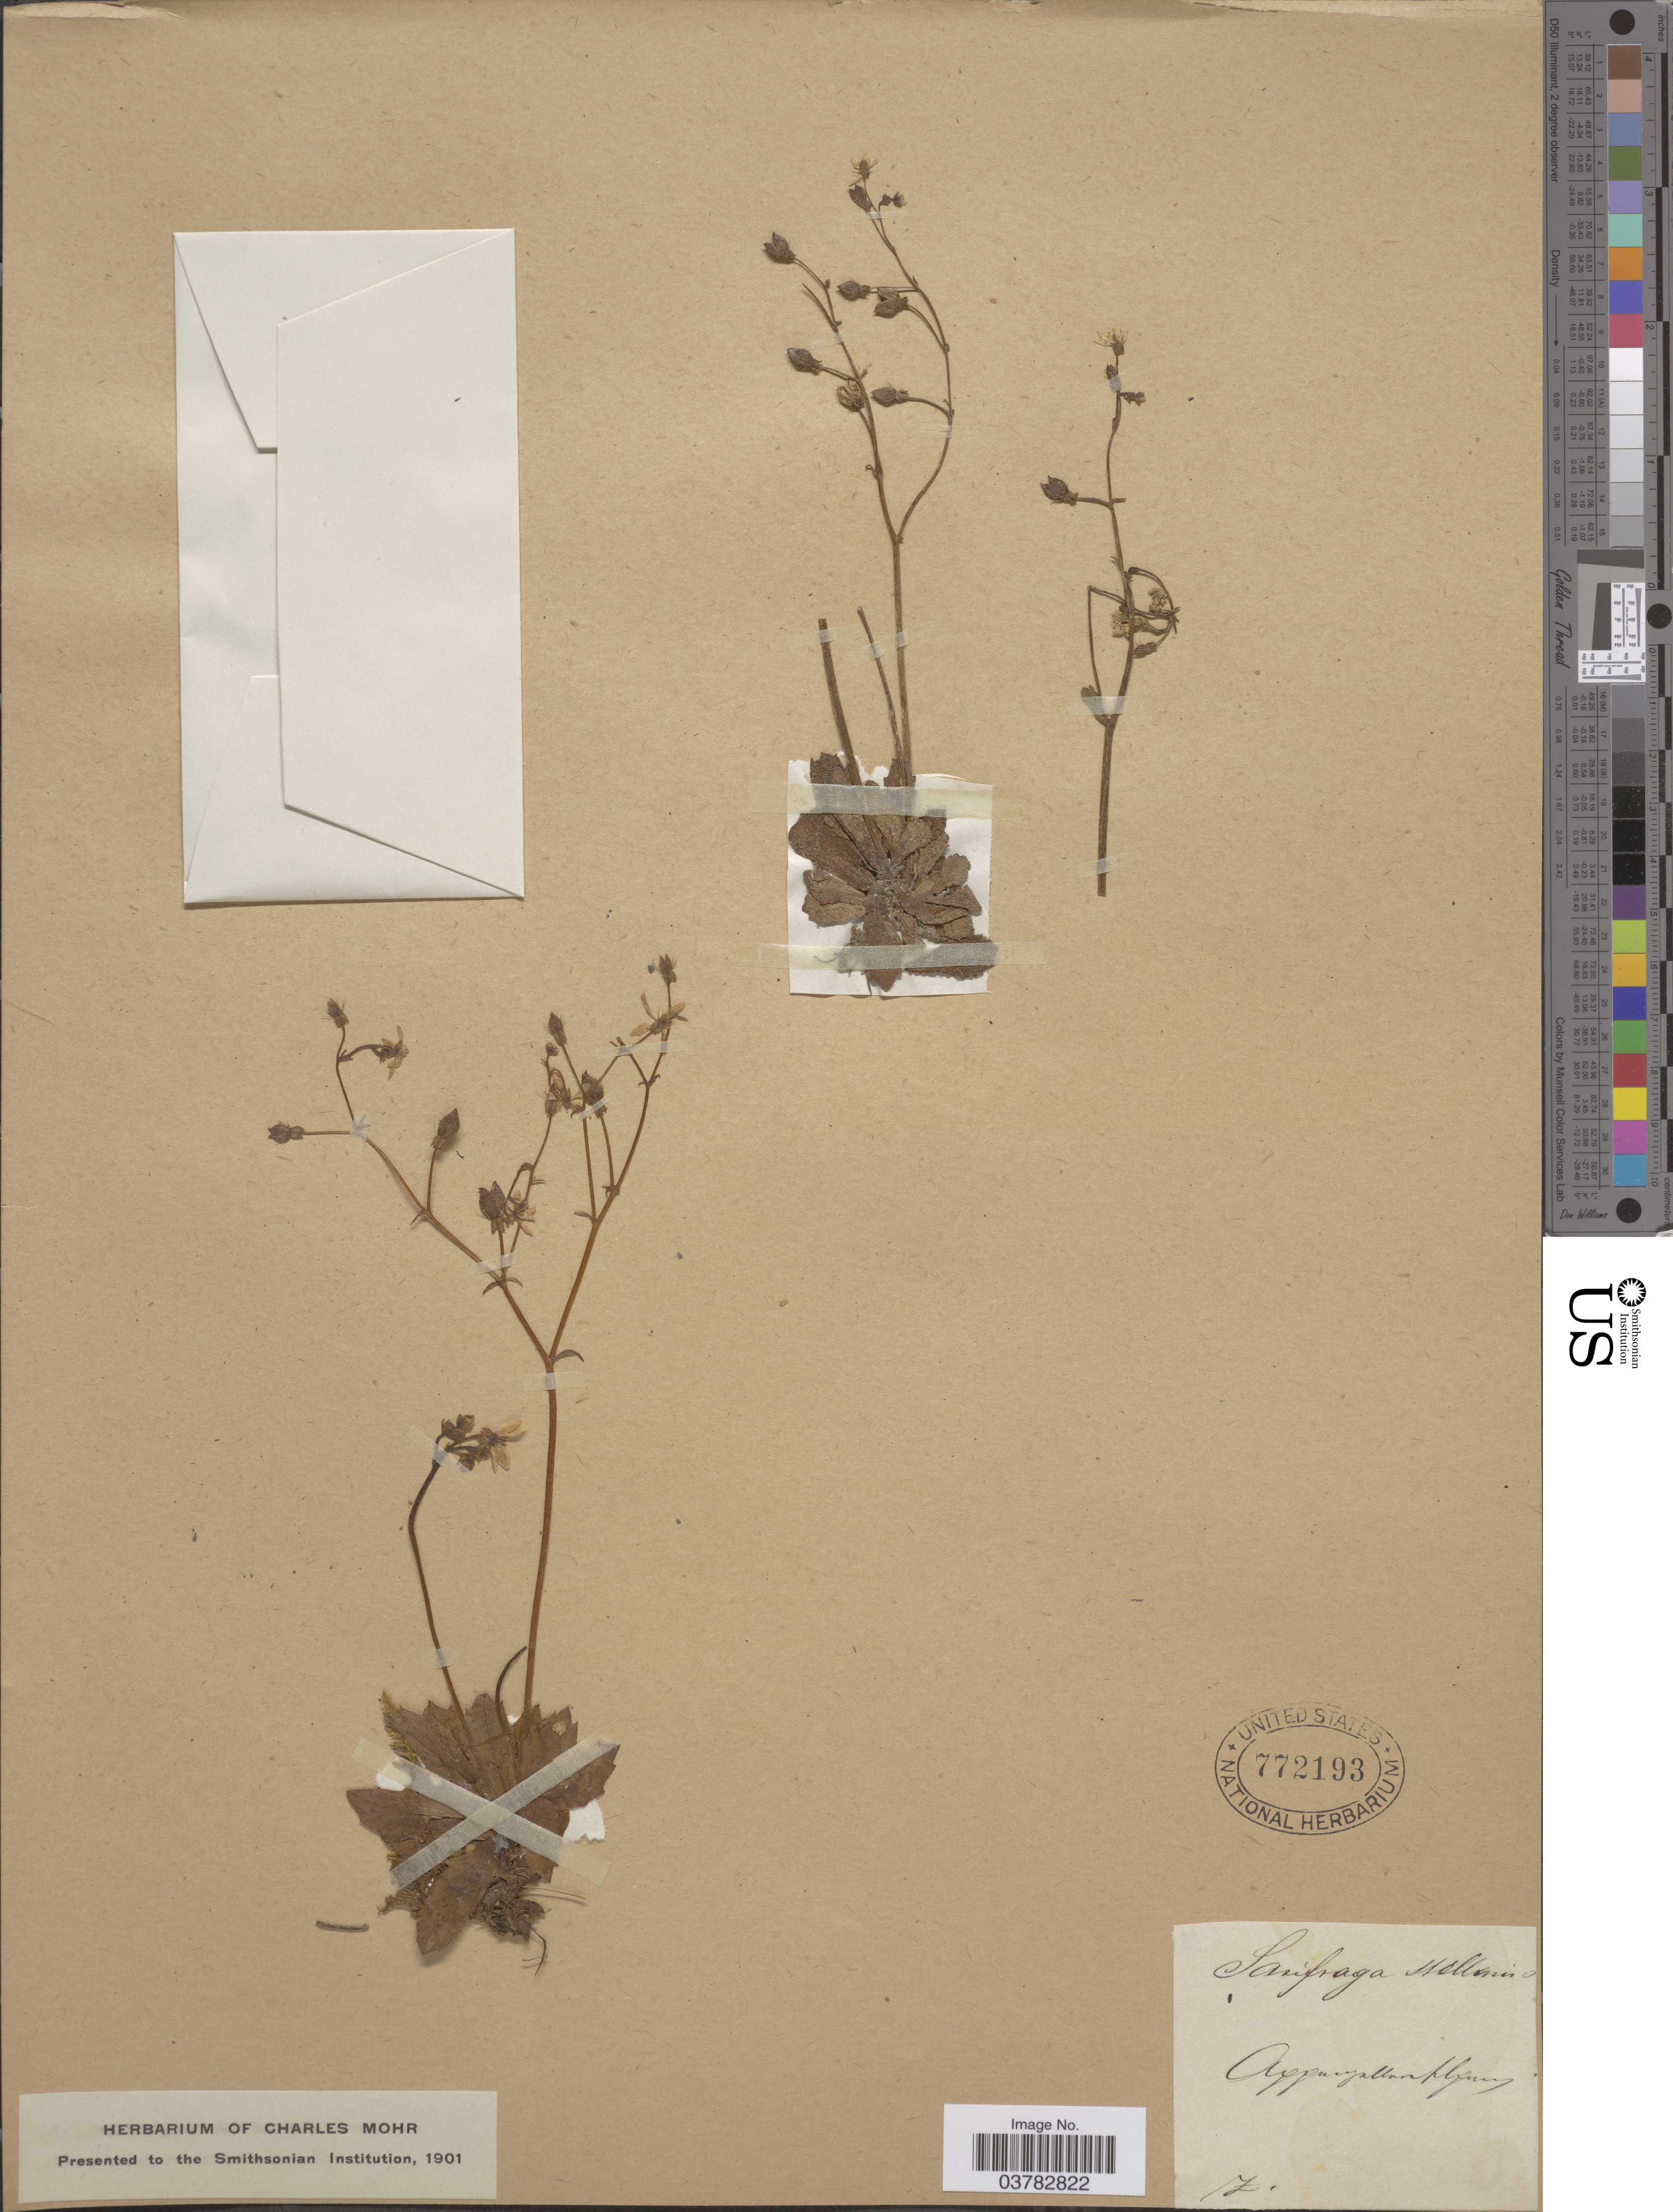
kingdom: Plantae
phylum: Tracheophyta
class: Magnoliopsida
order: Saxifragales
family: Saxifragaceae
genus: Micranthes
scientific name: Micranthes stellaris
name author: (L.) Galasso et al.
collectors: Z.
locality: Appuryallnorplyung. [interpreted]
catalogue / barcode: US 772193